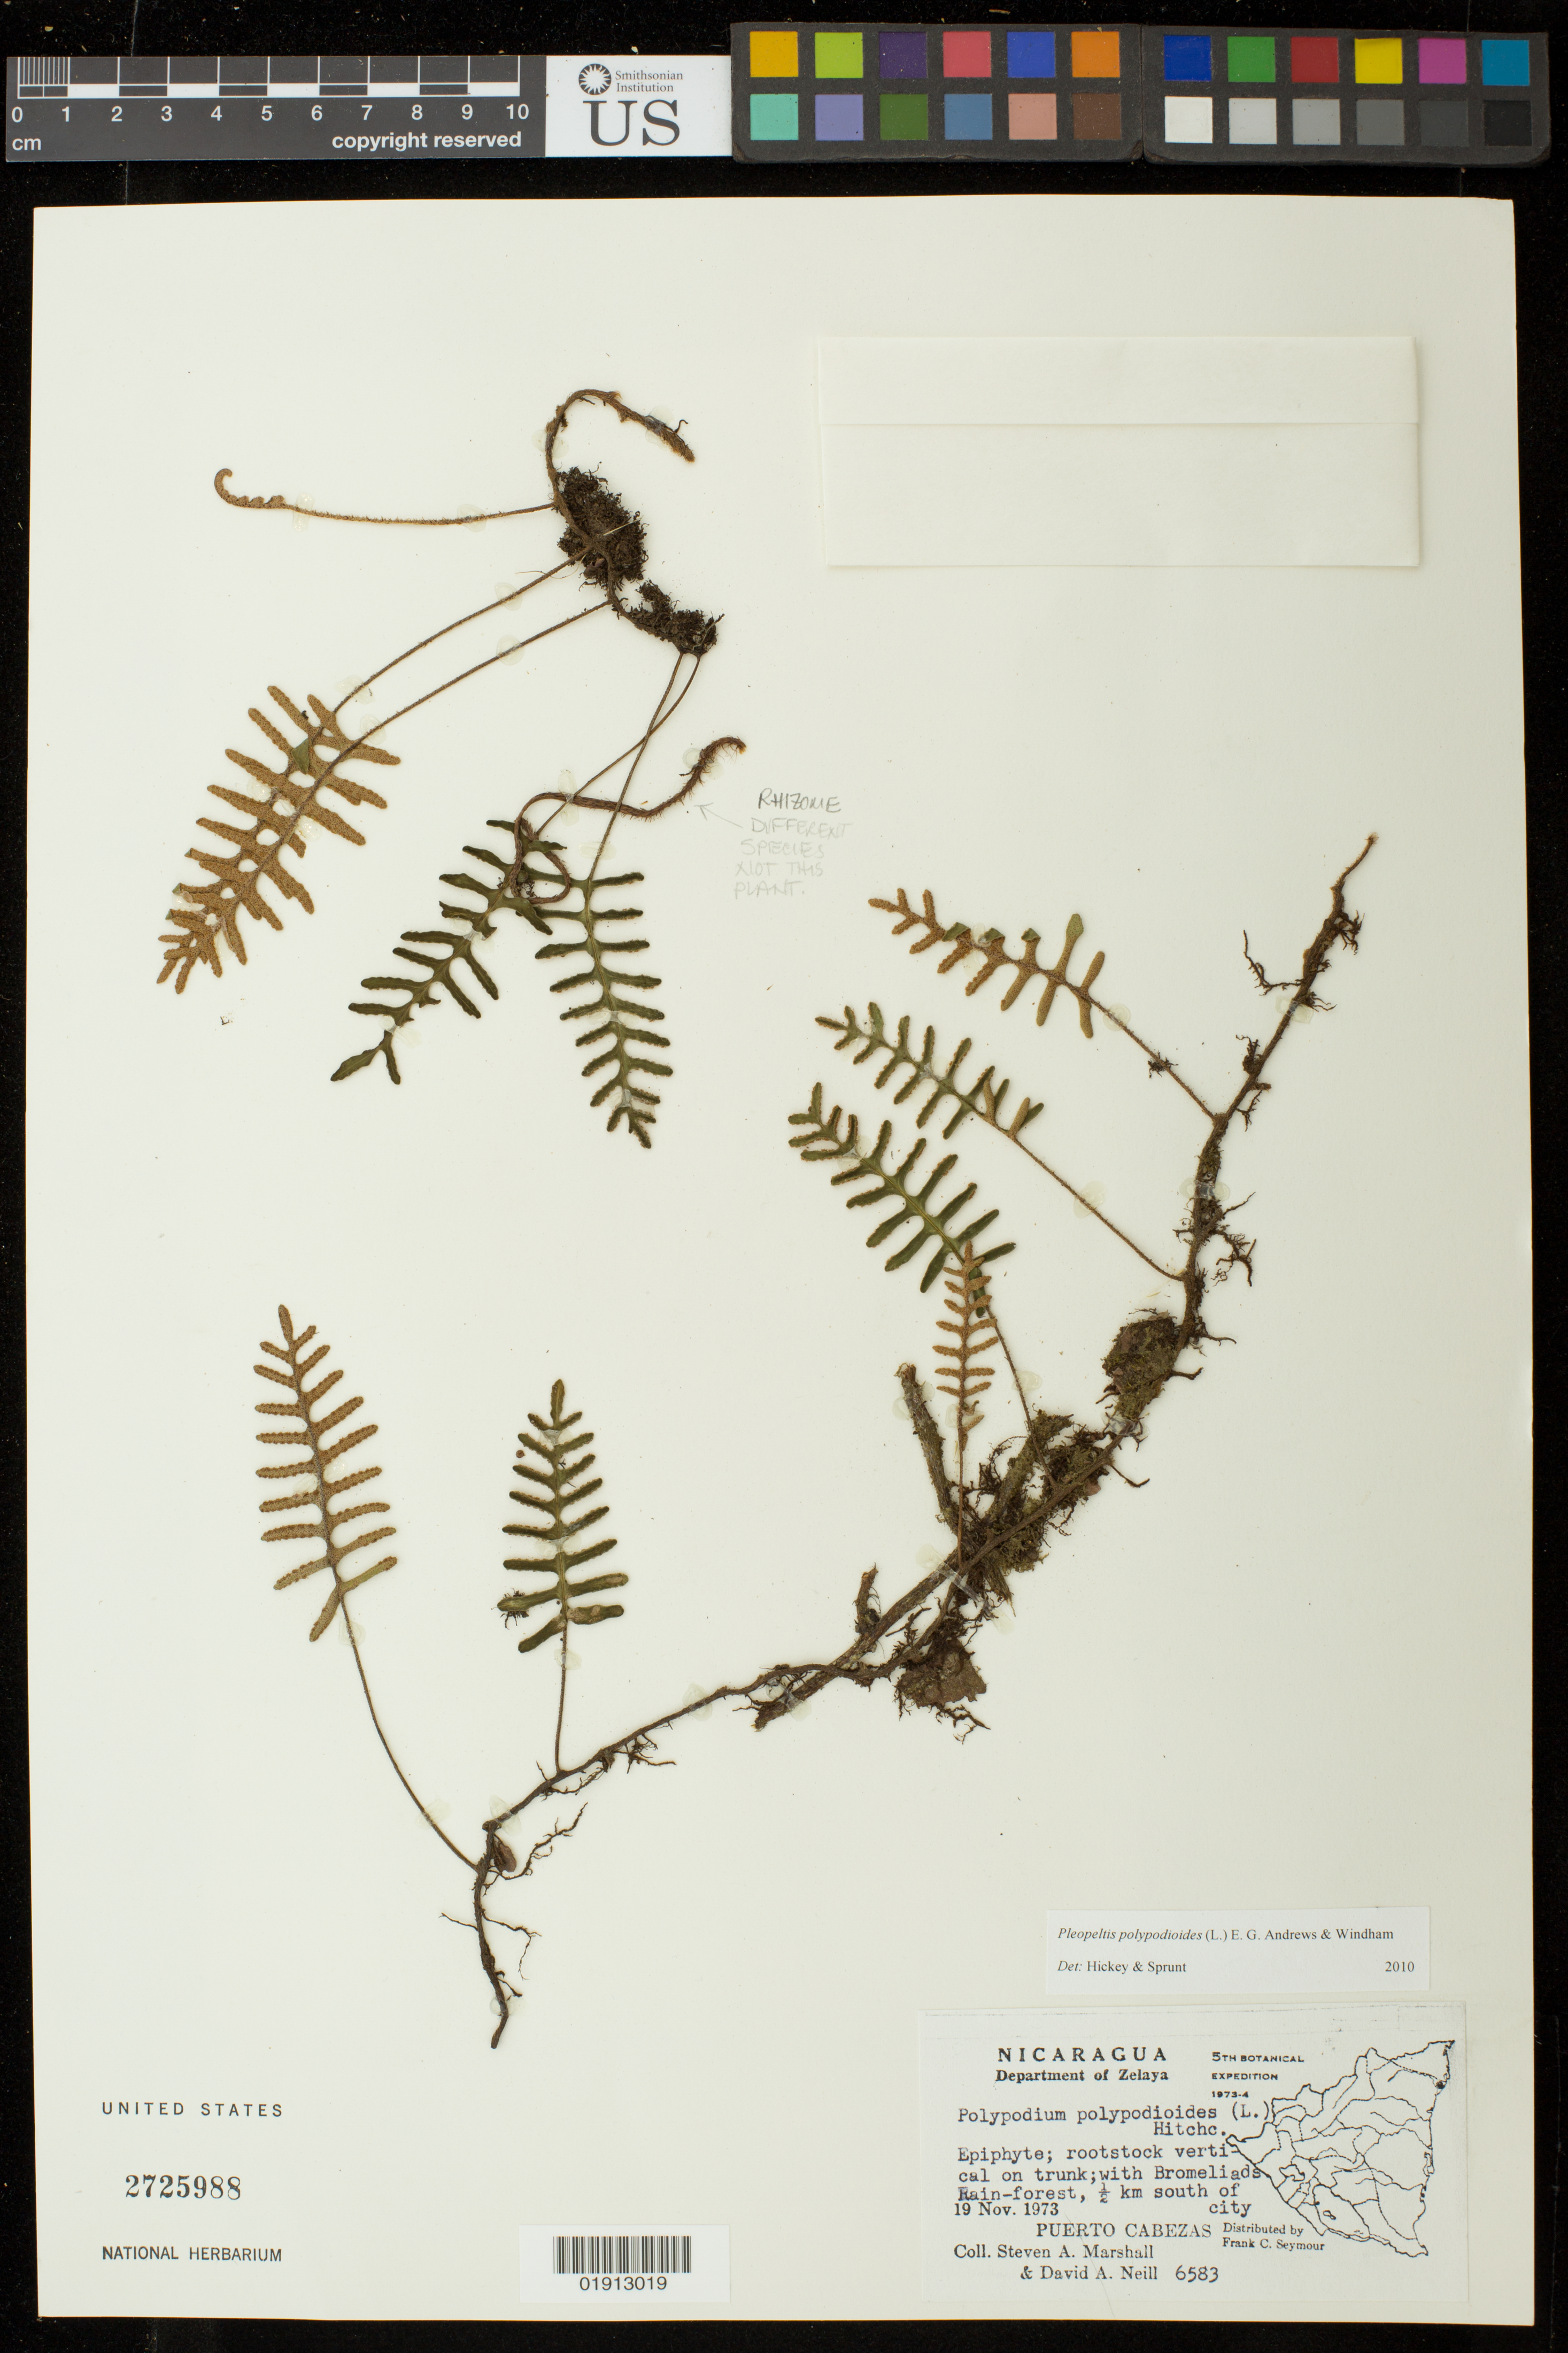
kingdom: Plantae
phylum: Tracheophyta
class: Polypodiopsida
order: Polypodiales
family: Polypodiaceae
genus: Pleopeltis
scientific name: Pleopeltis polypodioides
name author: (L.) E.G. Andrews & Windham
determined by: Hickey, R. J.; Sprunt, S. V.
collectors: S. A. Marshall & D. A. Neill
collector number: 6583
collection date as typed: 19 Nov 1973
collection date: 1973-11-19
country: Nicaragua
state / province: Atlantico Norte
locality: Department in Zelaya. Puerto Cabezas, 1/2 km south of the city.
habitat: Rain-forest.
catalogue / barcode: US 2725988